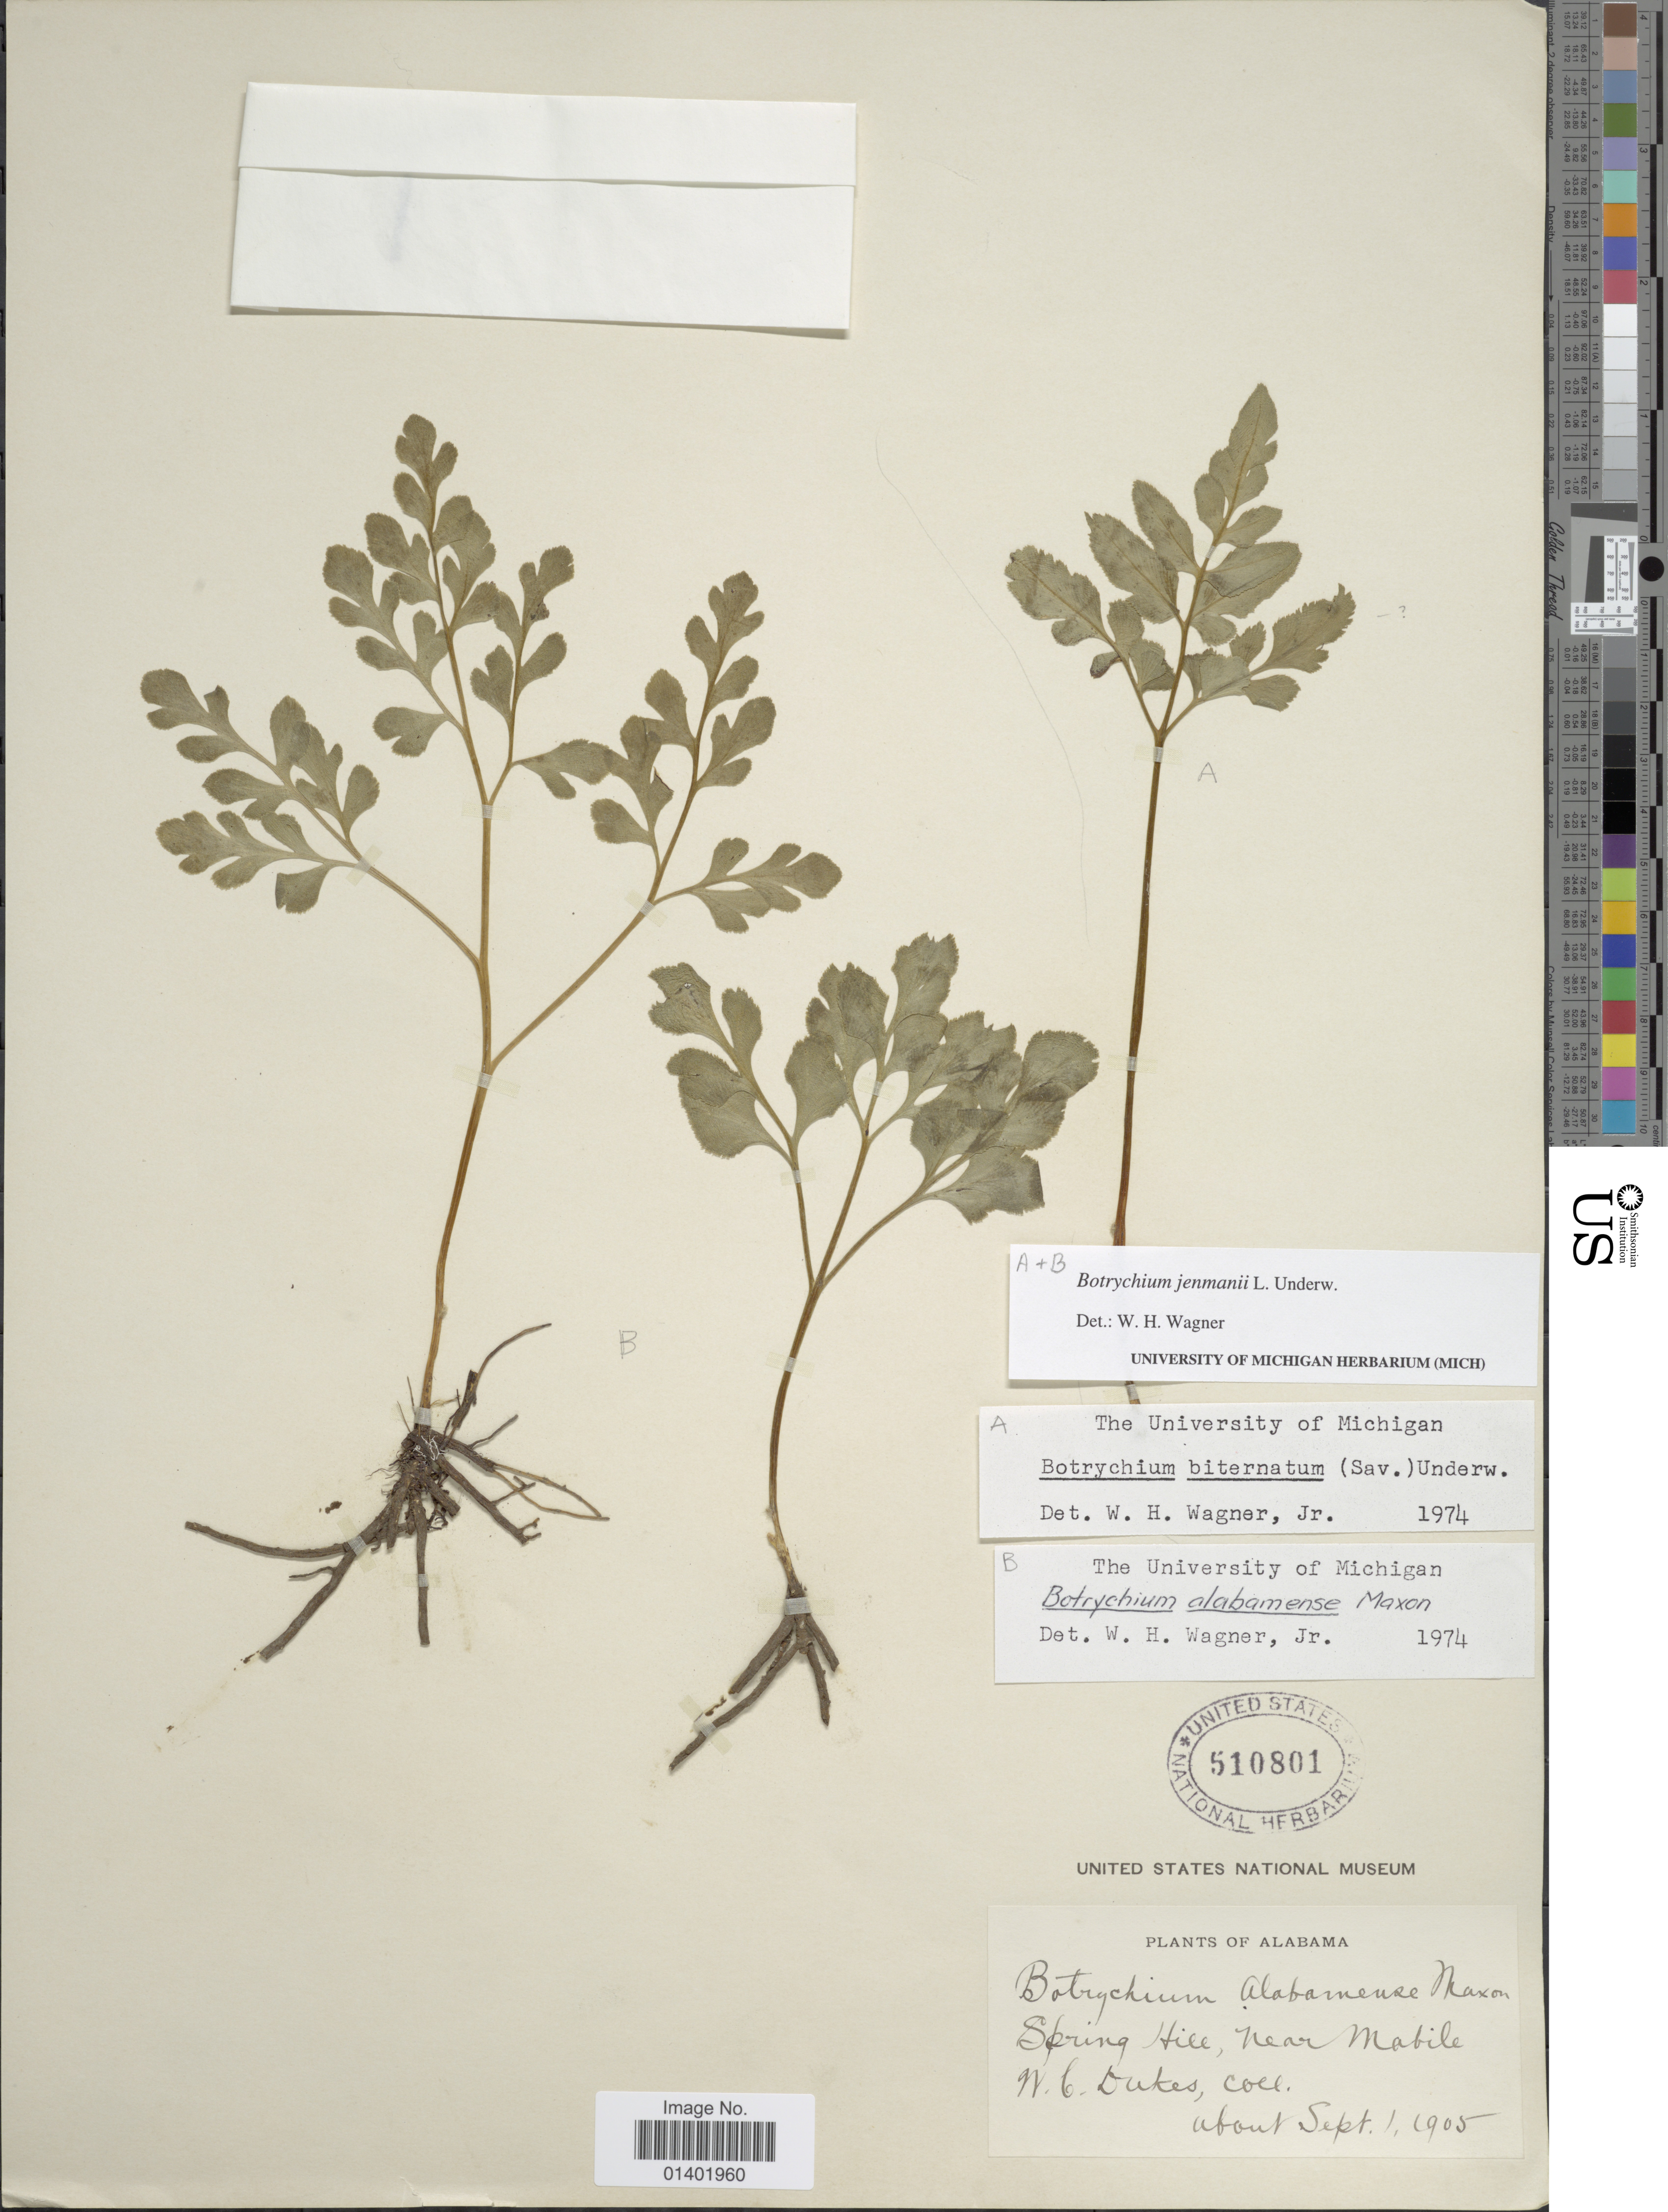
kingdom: Plantae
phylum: Tracheophyta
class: Polypodiopsida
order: Ophioglossales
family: Ophioglossaceae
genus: Botrychium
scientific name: Botrychium jenmanii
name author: Underw.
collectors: W. C. Dukes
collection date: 1905-09-01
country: United States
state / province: Alabama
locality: Spring Hill, near Mobile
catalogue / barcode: US 510801